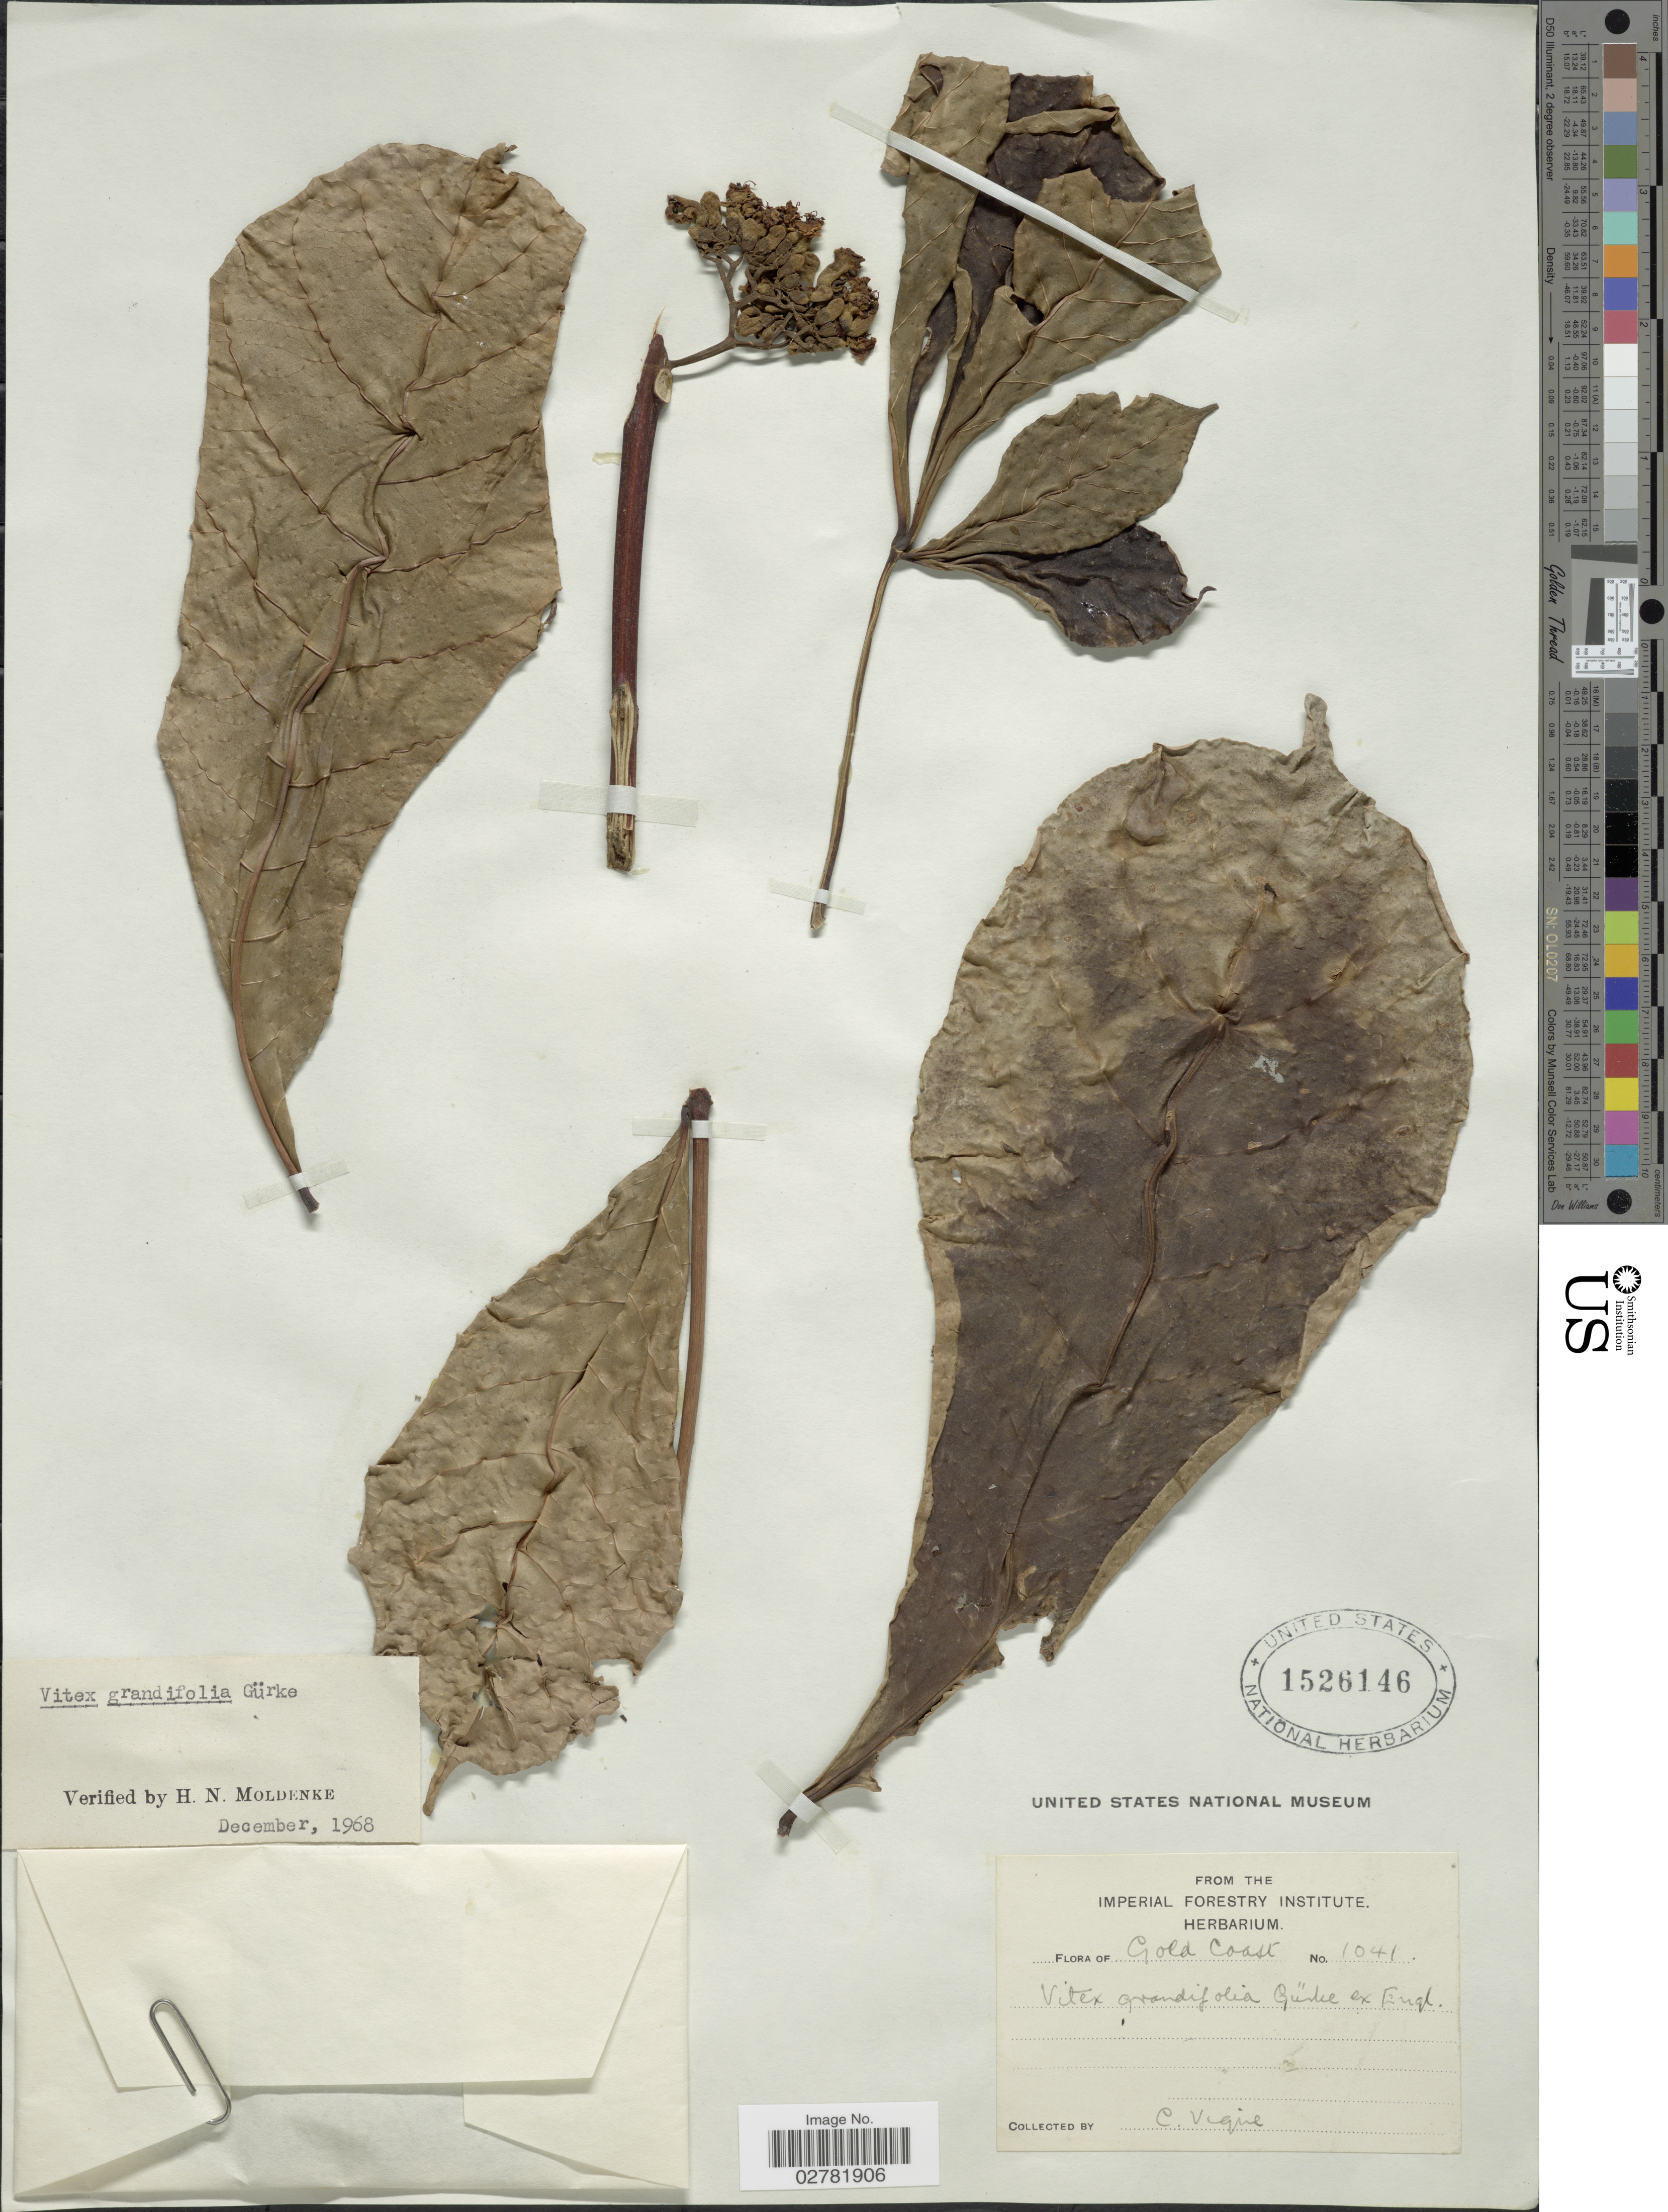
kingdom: Plantae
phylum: Tracheophyta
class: Magnoliopsida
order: Lamiales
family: Lamiaceae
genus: Vitex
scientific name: Vitex grandifolia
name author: Turcz.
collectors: C. Vigne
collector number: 1041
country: Ghana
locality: Gold Coast.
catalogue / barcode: US 1526146